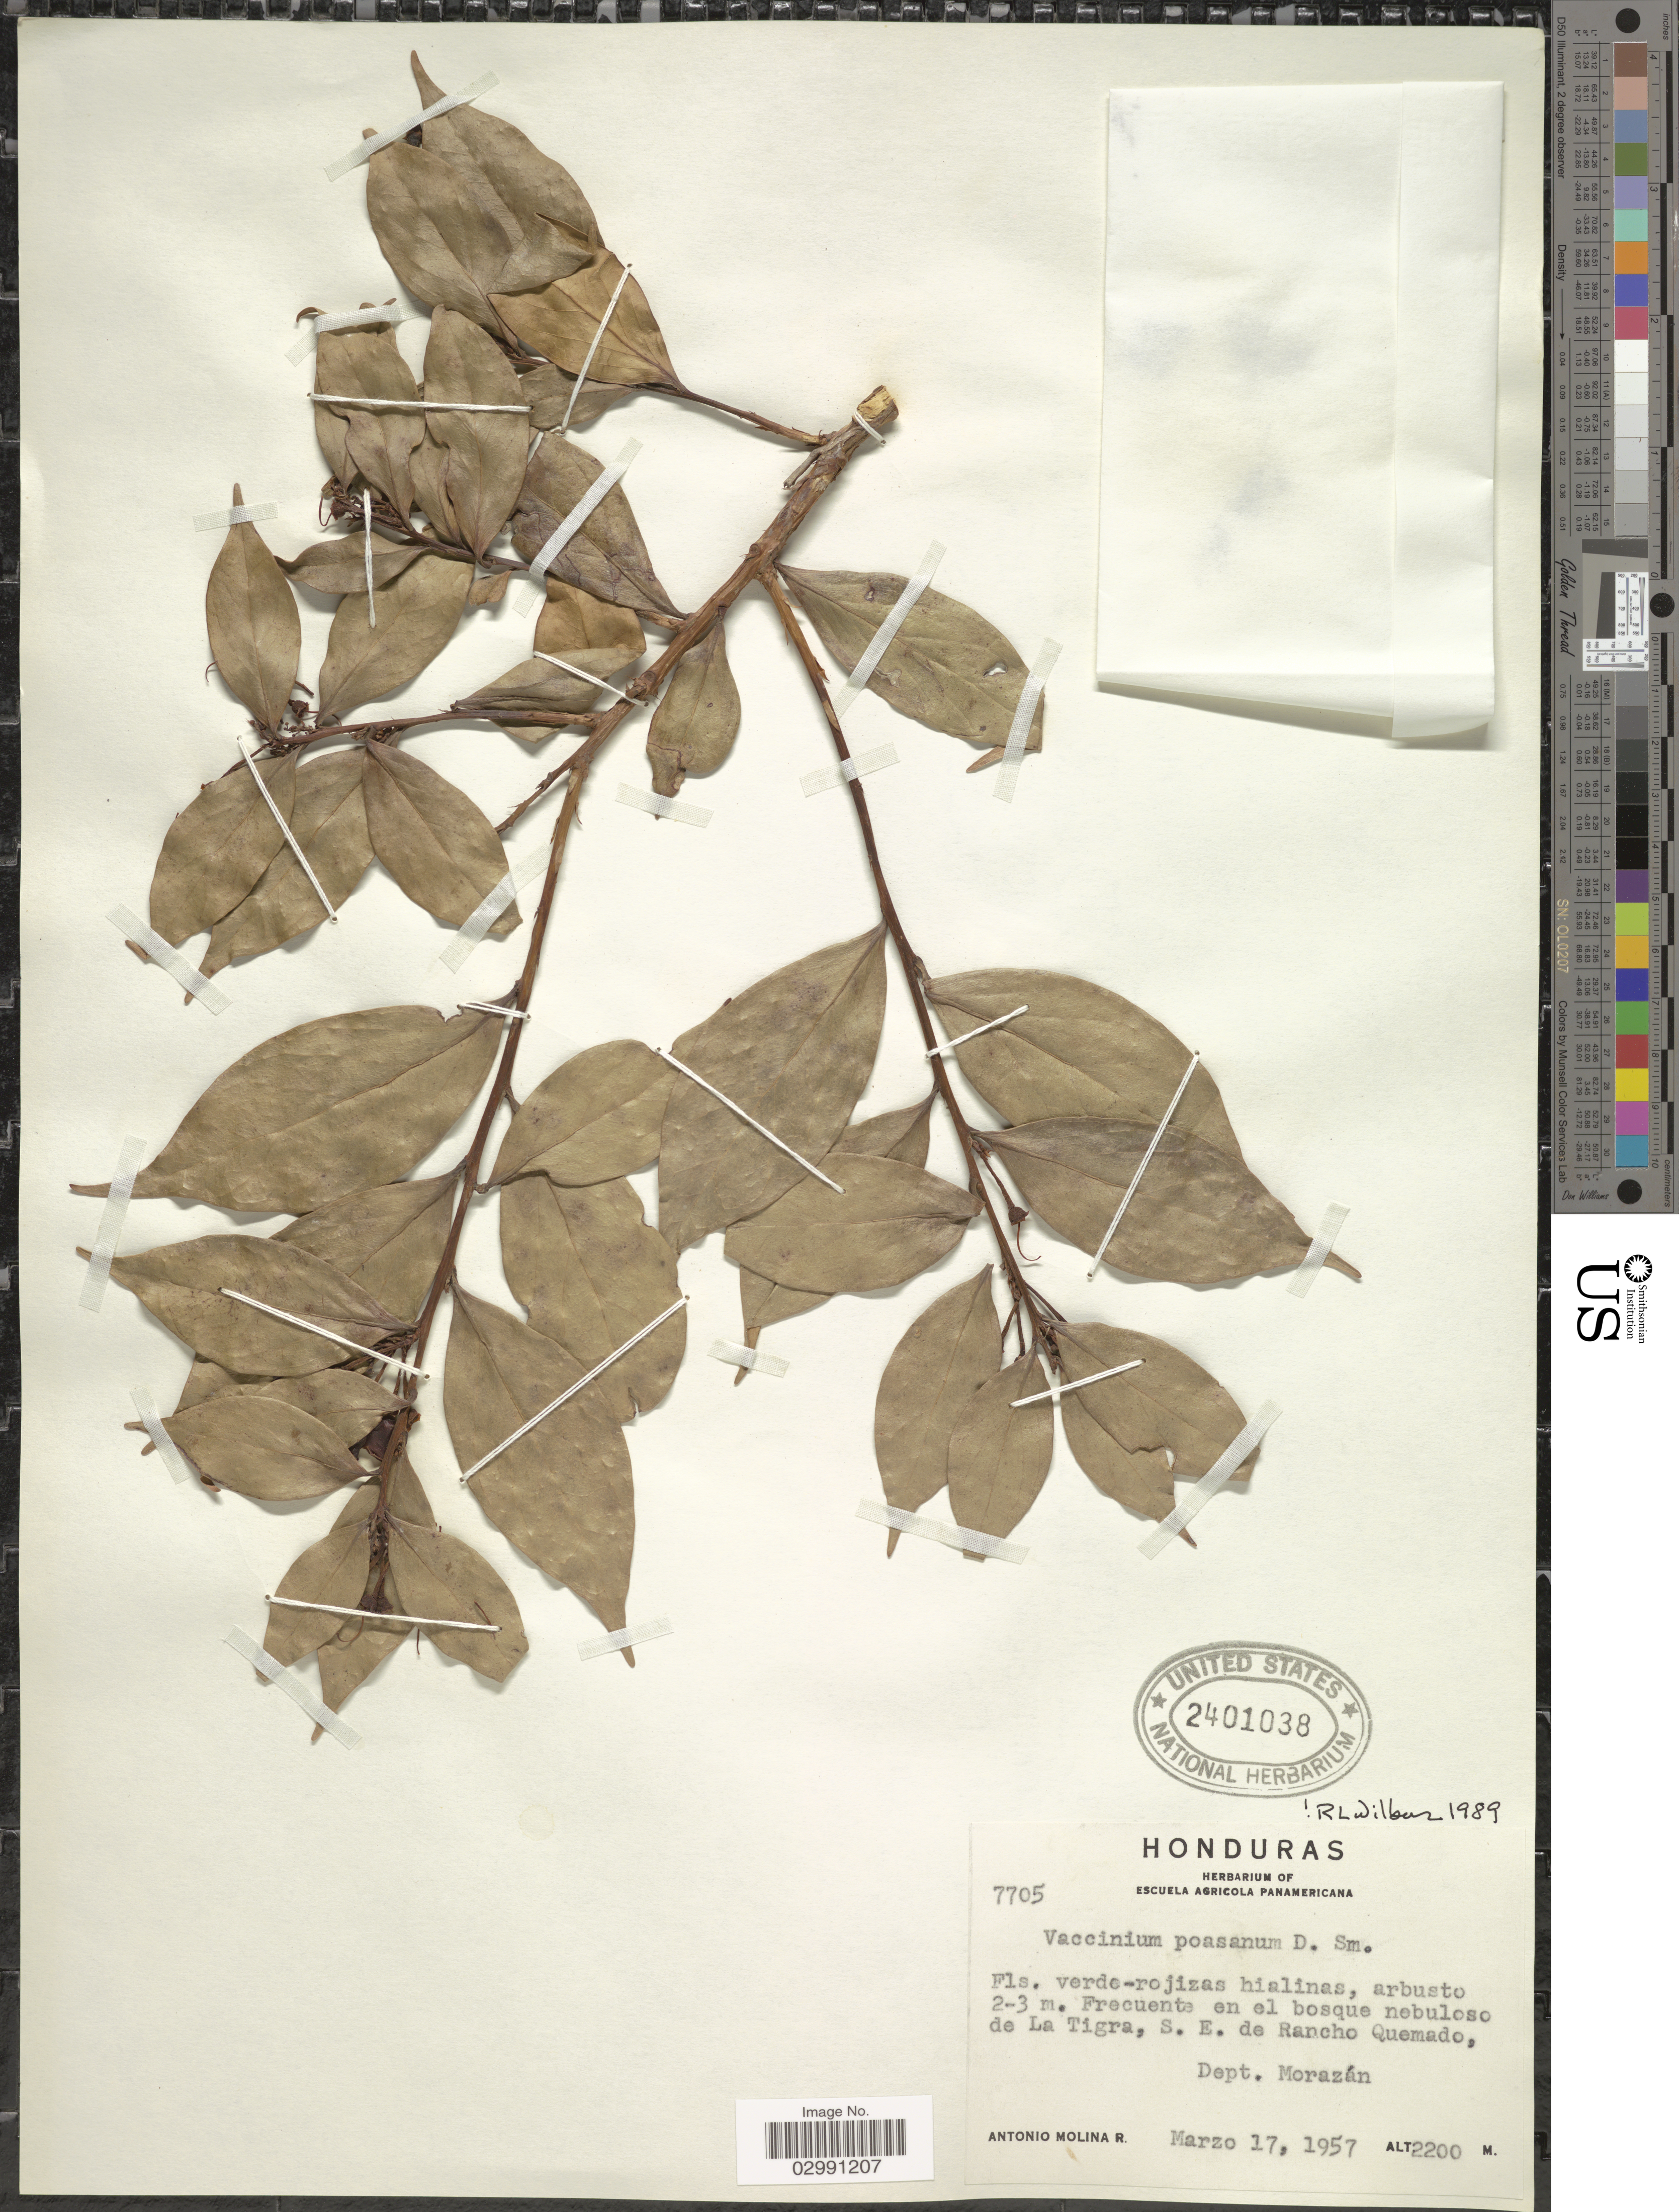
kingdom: Plantae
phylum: Tracheophyta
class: Magnoliopsida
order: Ericales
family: Ericaceae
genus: Vaccinium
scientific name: Vaccinium poasanum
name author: Donn. Sm.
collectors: A. Molina R.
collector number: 7705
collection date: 1957-03-17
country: Honduras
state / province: Fco. Morazán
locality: Frecuente en el bosque nebuloso de La Tigra, S.E. de Rancho Quemado, Dept. Morazán.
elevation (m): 2200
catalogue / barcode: US 2401038